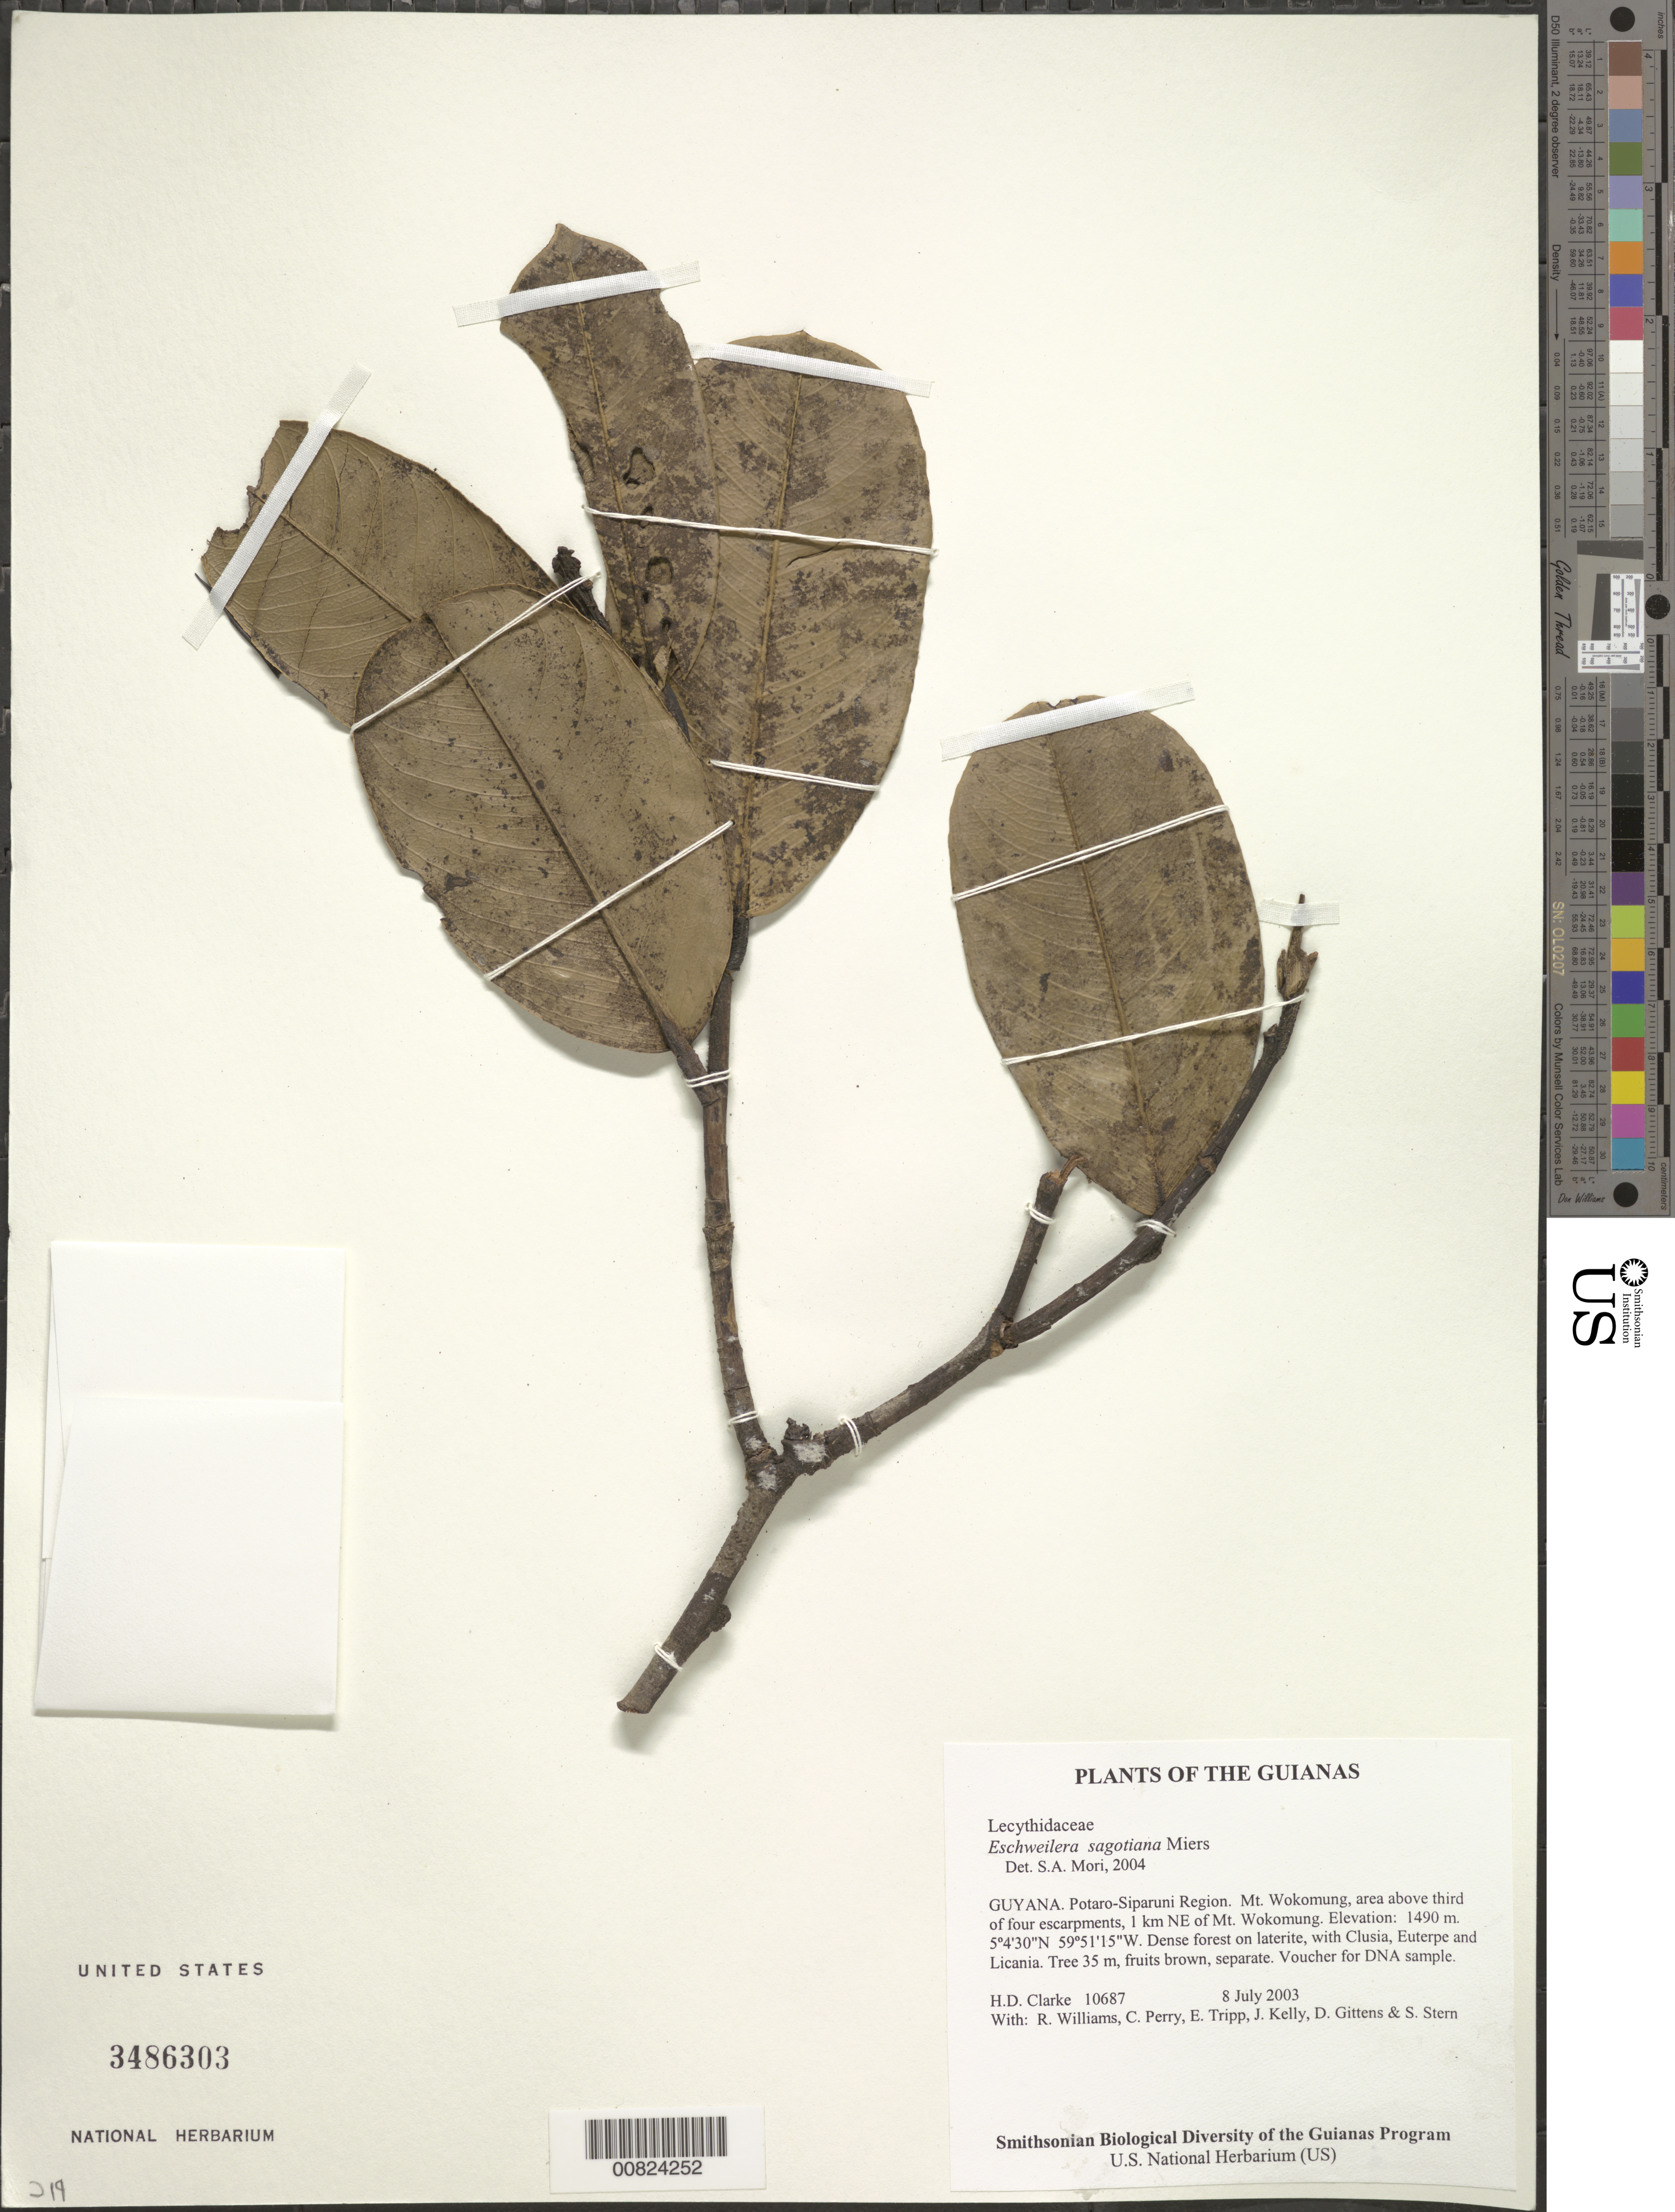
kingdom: Plantae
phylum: Tracheophyta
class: Magnoliopsida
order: Ericales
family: Lecythidaceae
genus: Eschweilera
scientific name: Eschweilera sagotiana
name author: Miers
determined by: Mori, Scott A.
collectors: H. D. Clarke, R. Williams, C. Perry, E. Tripp, J. Kelly, D. Gittens & S. R. Stern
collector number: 10687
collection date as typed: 8 July 2003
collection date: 2003-07-08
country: Guyana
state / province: Potaro-Siparuni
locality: Mt. Wokomung, area above third of four escarpments, 1 km NE of Mt. Wokomung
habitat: Dense forest on laterite, with Clusia, Euterpe and Licania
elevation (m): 1490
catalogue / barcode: US 3486303